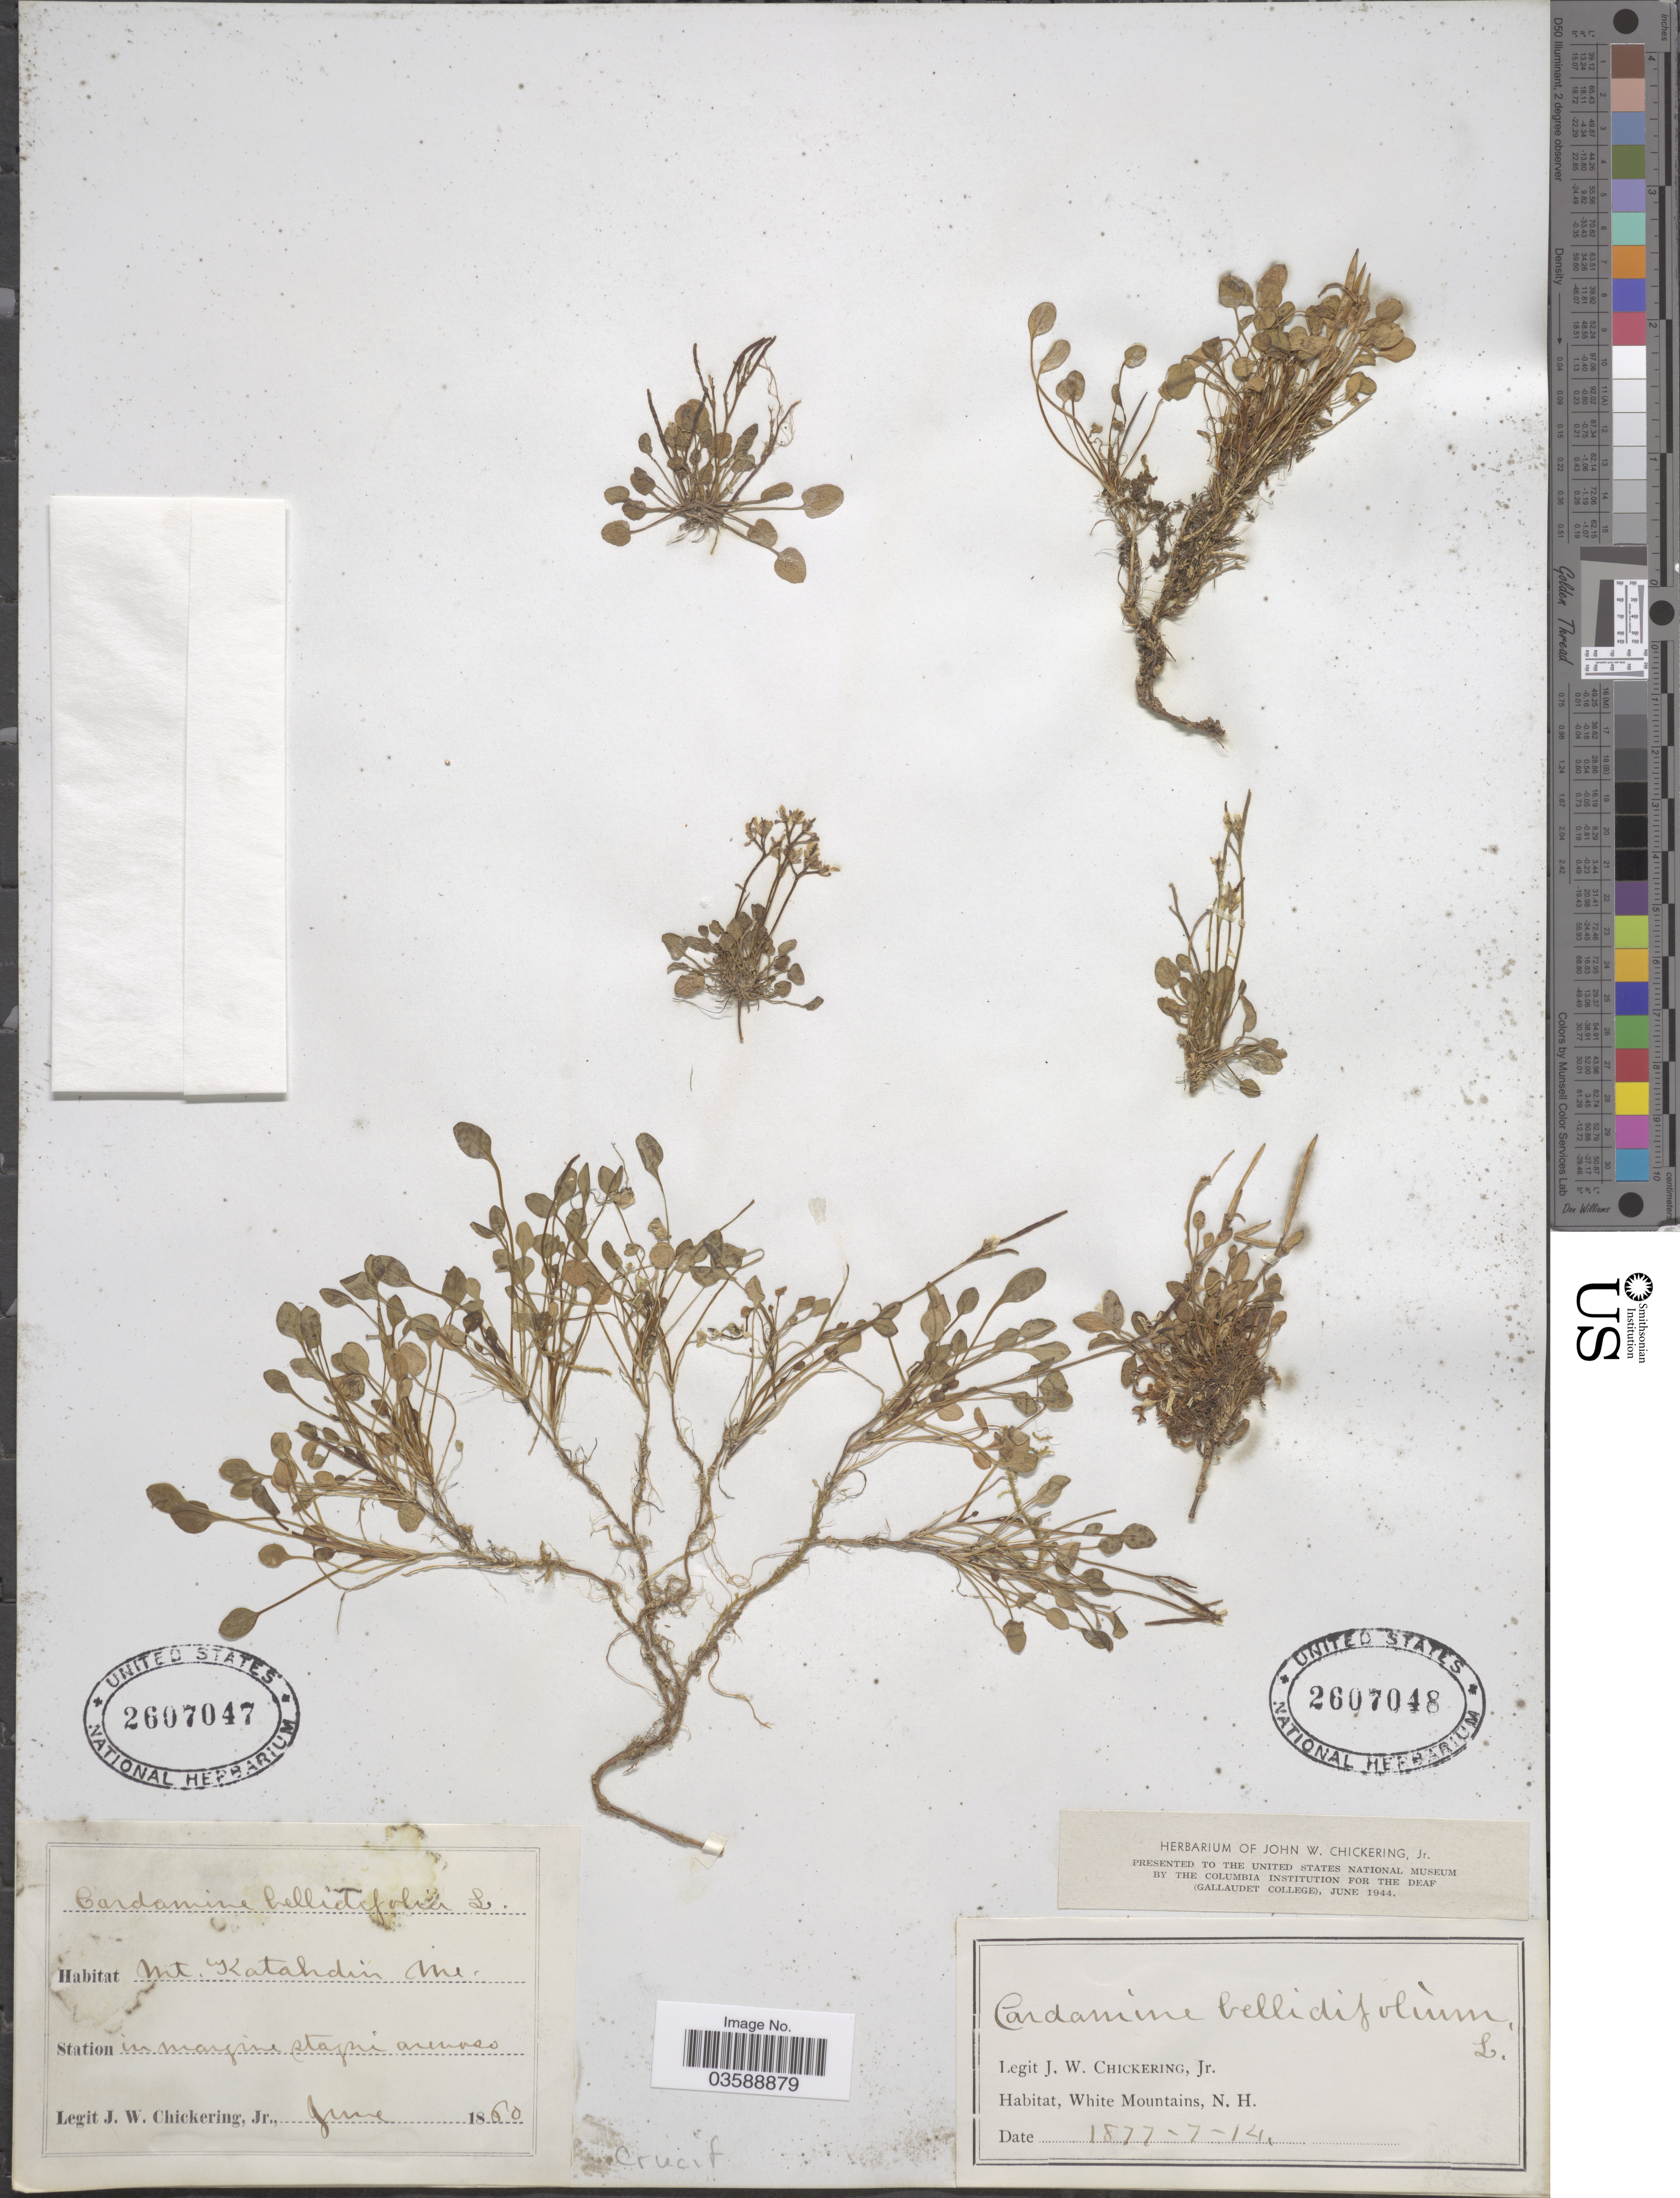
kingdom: Plantae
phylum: Tracheophyta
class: Magnoliopsida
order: Brassicales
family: Brassicaceae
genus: Cardamine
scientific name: Cardamine bellidifolia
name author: L.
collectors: J. W. Chickering Jr.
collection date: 1877-07-14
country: United States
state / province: New Hampshire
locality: White Mountains.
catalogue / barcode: US 2607048-2